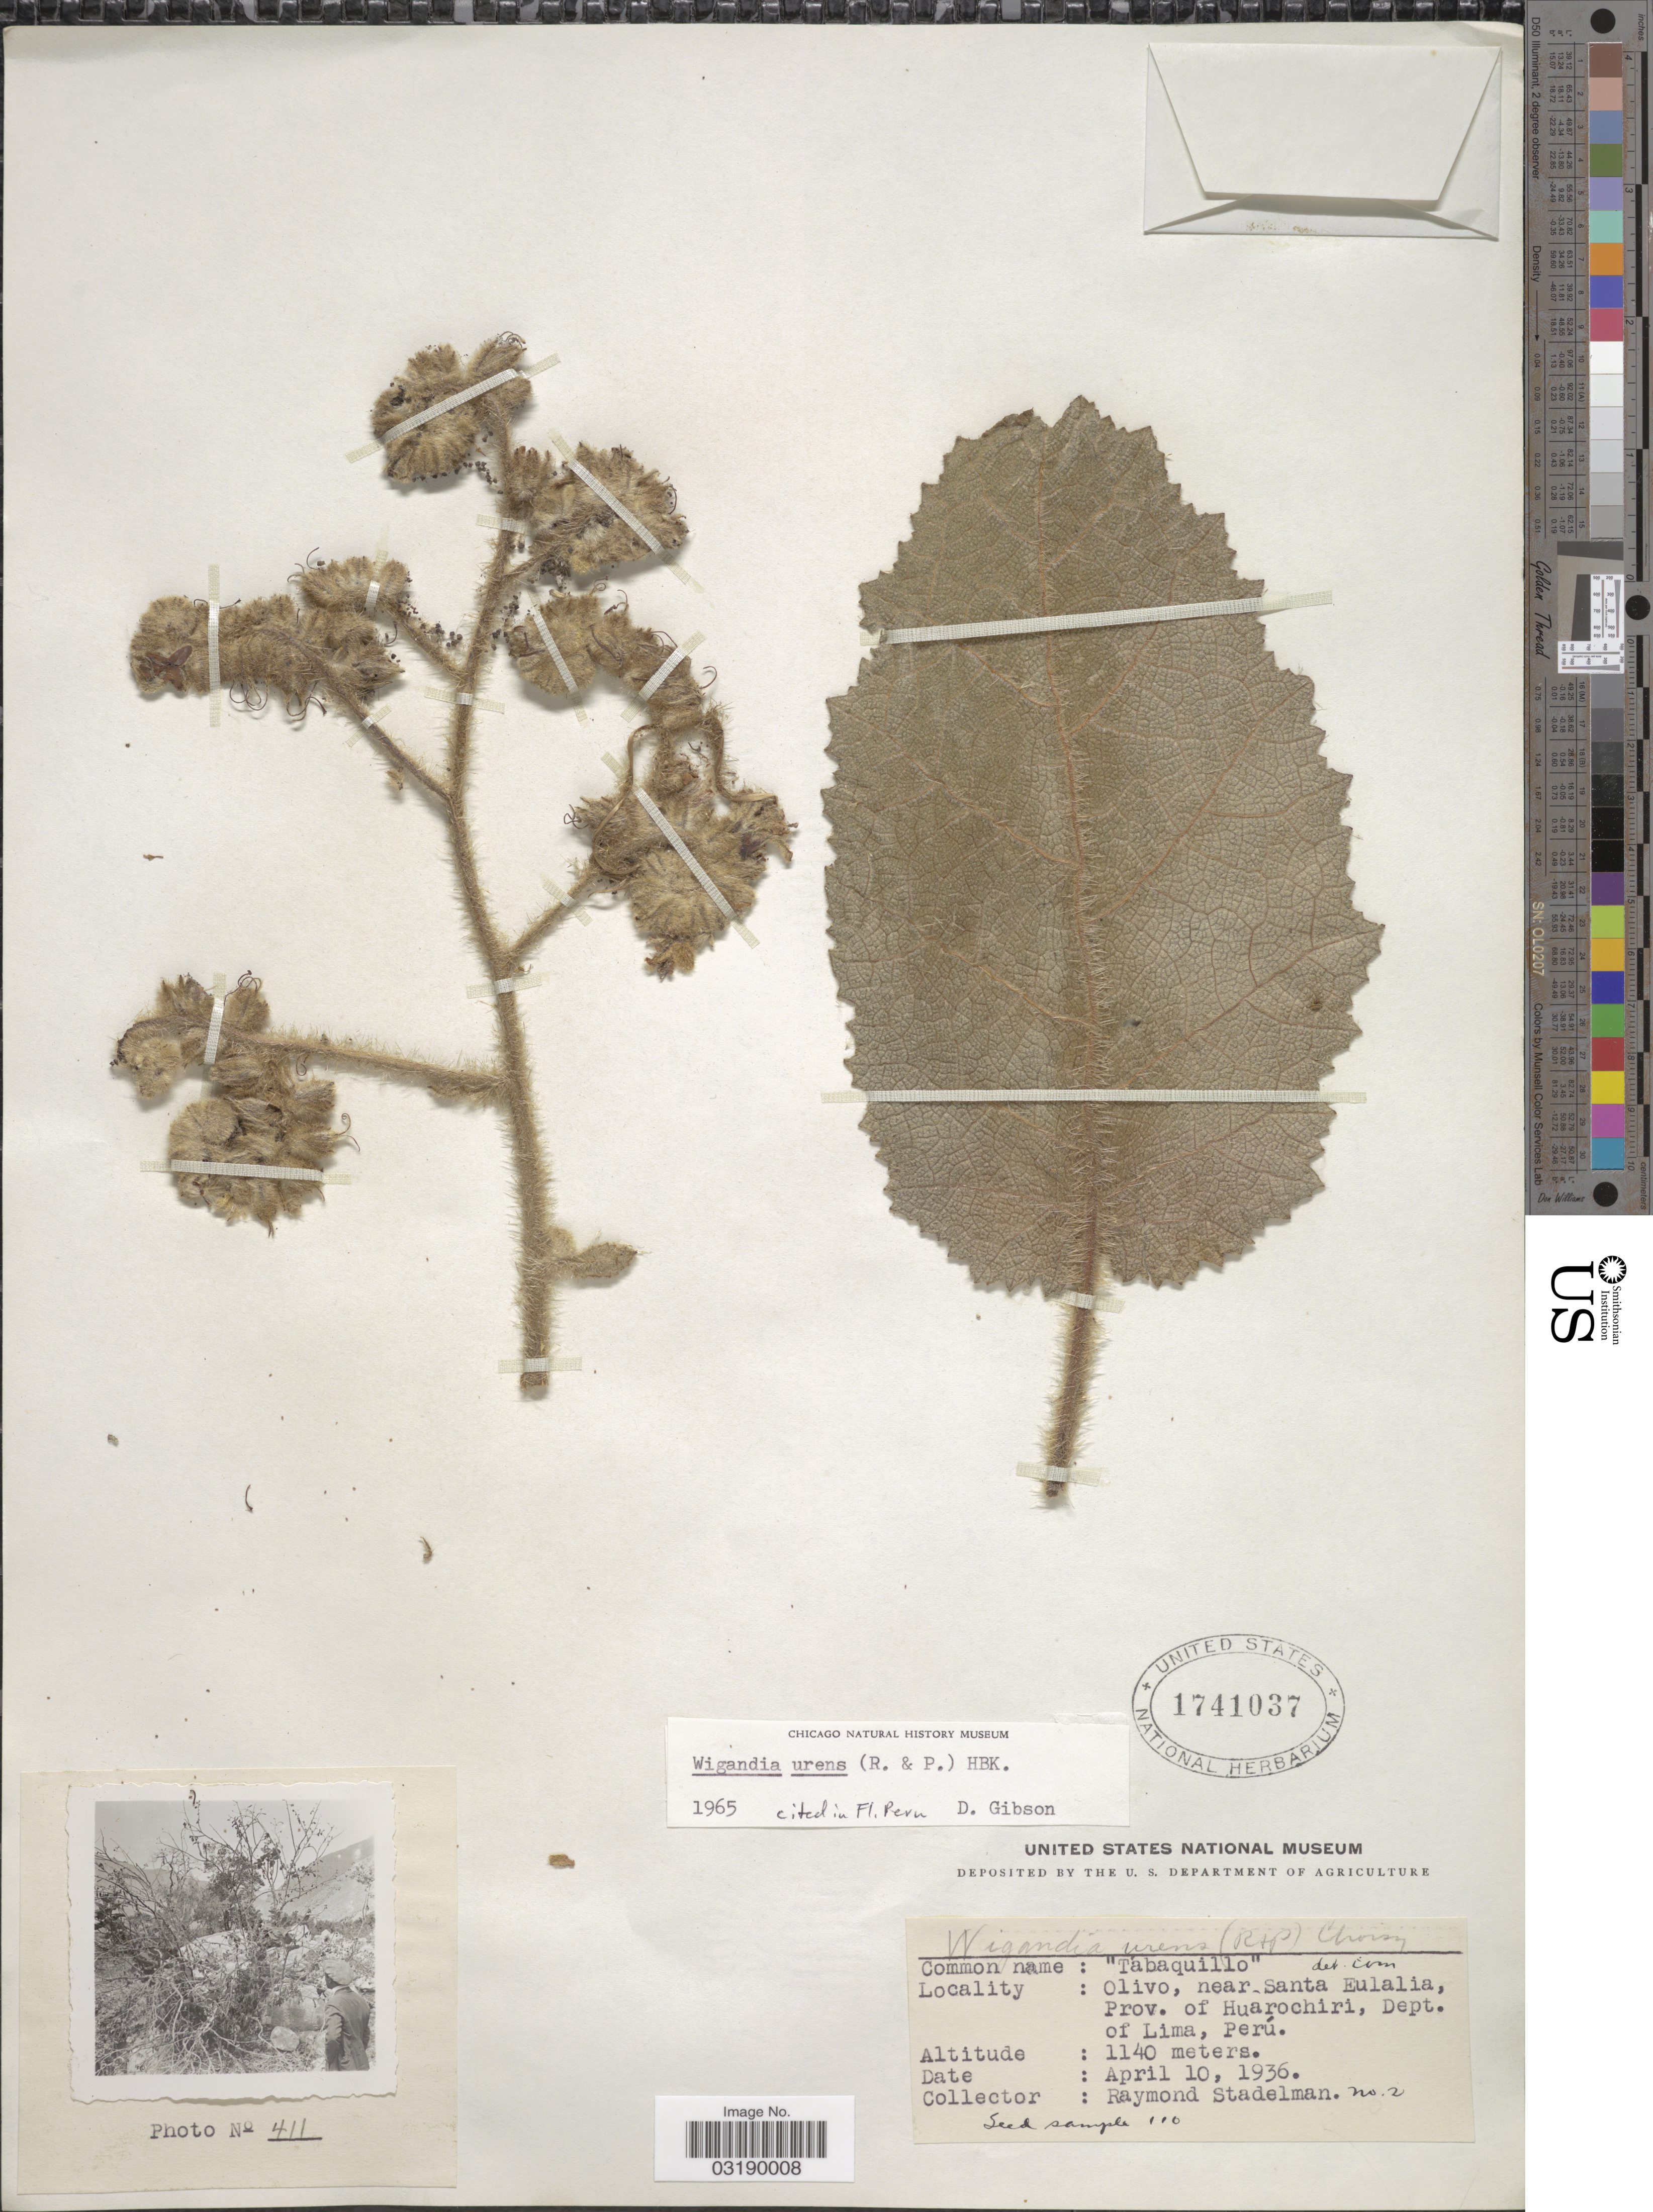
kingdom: Plantae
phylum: Tracheophyta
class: Magnoliopsida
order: Boraginales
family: Namaceae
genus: Wigandia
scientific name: Wigandia urens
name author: (Ruiz & Pav.) Kunth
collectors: R. Stadelman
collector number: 2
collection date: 1936-04-10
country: Peru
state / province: Lima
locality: Olivo, near Santa Eulalia, Prov. of Huarochiri, Dept. of Lima.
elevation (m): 1140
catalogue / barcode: US 1741037